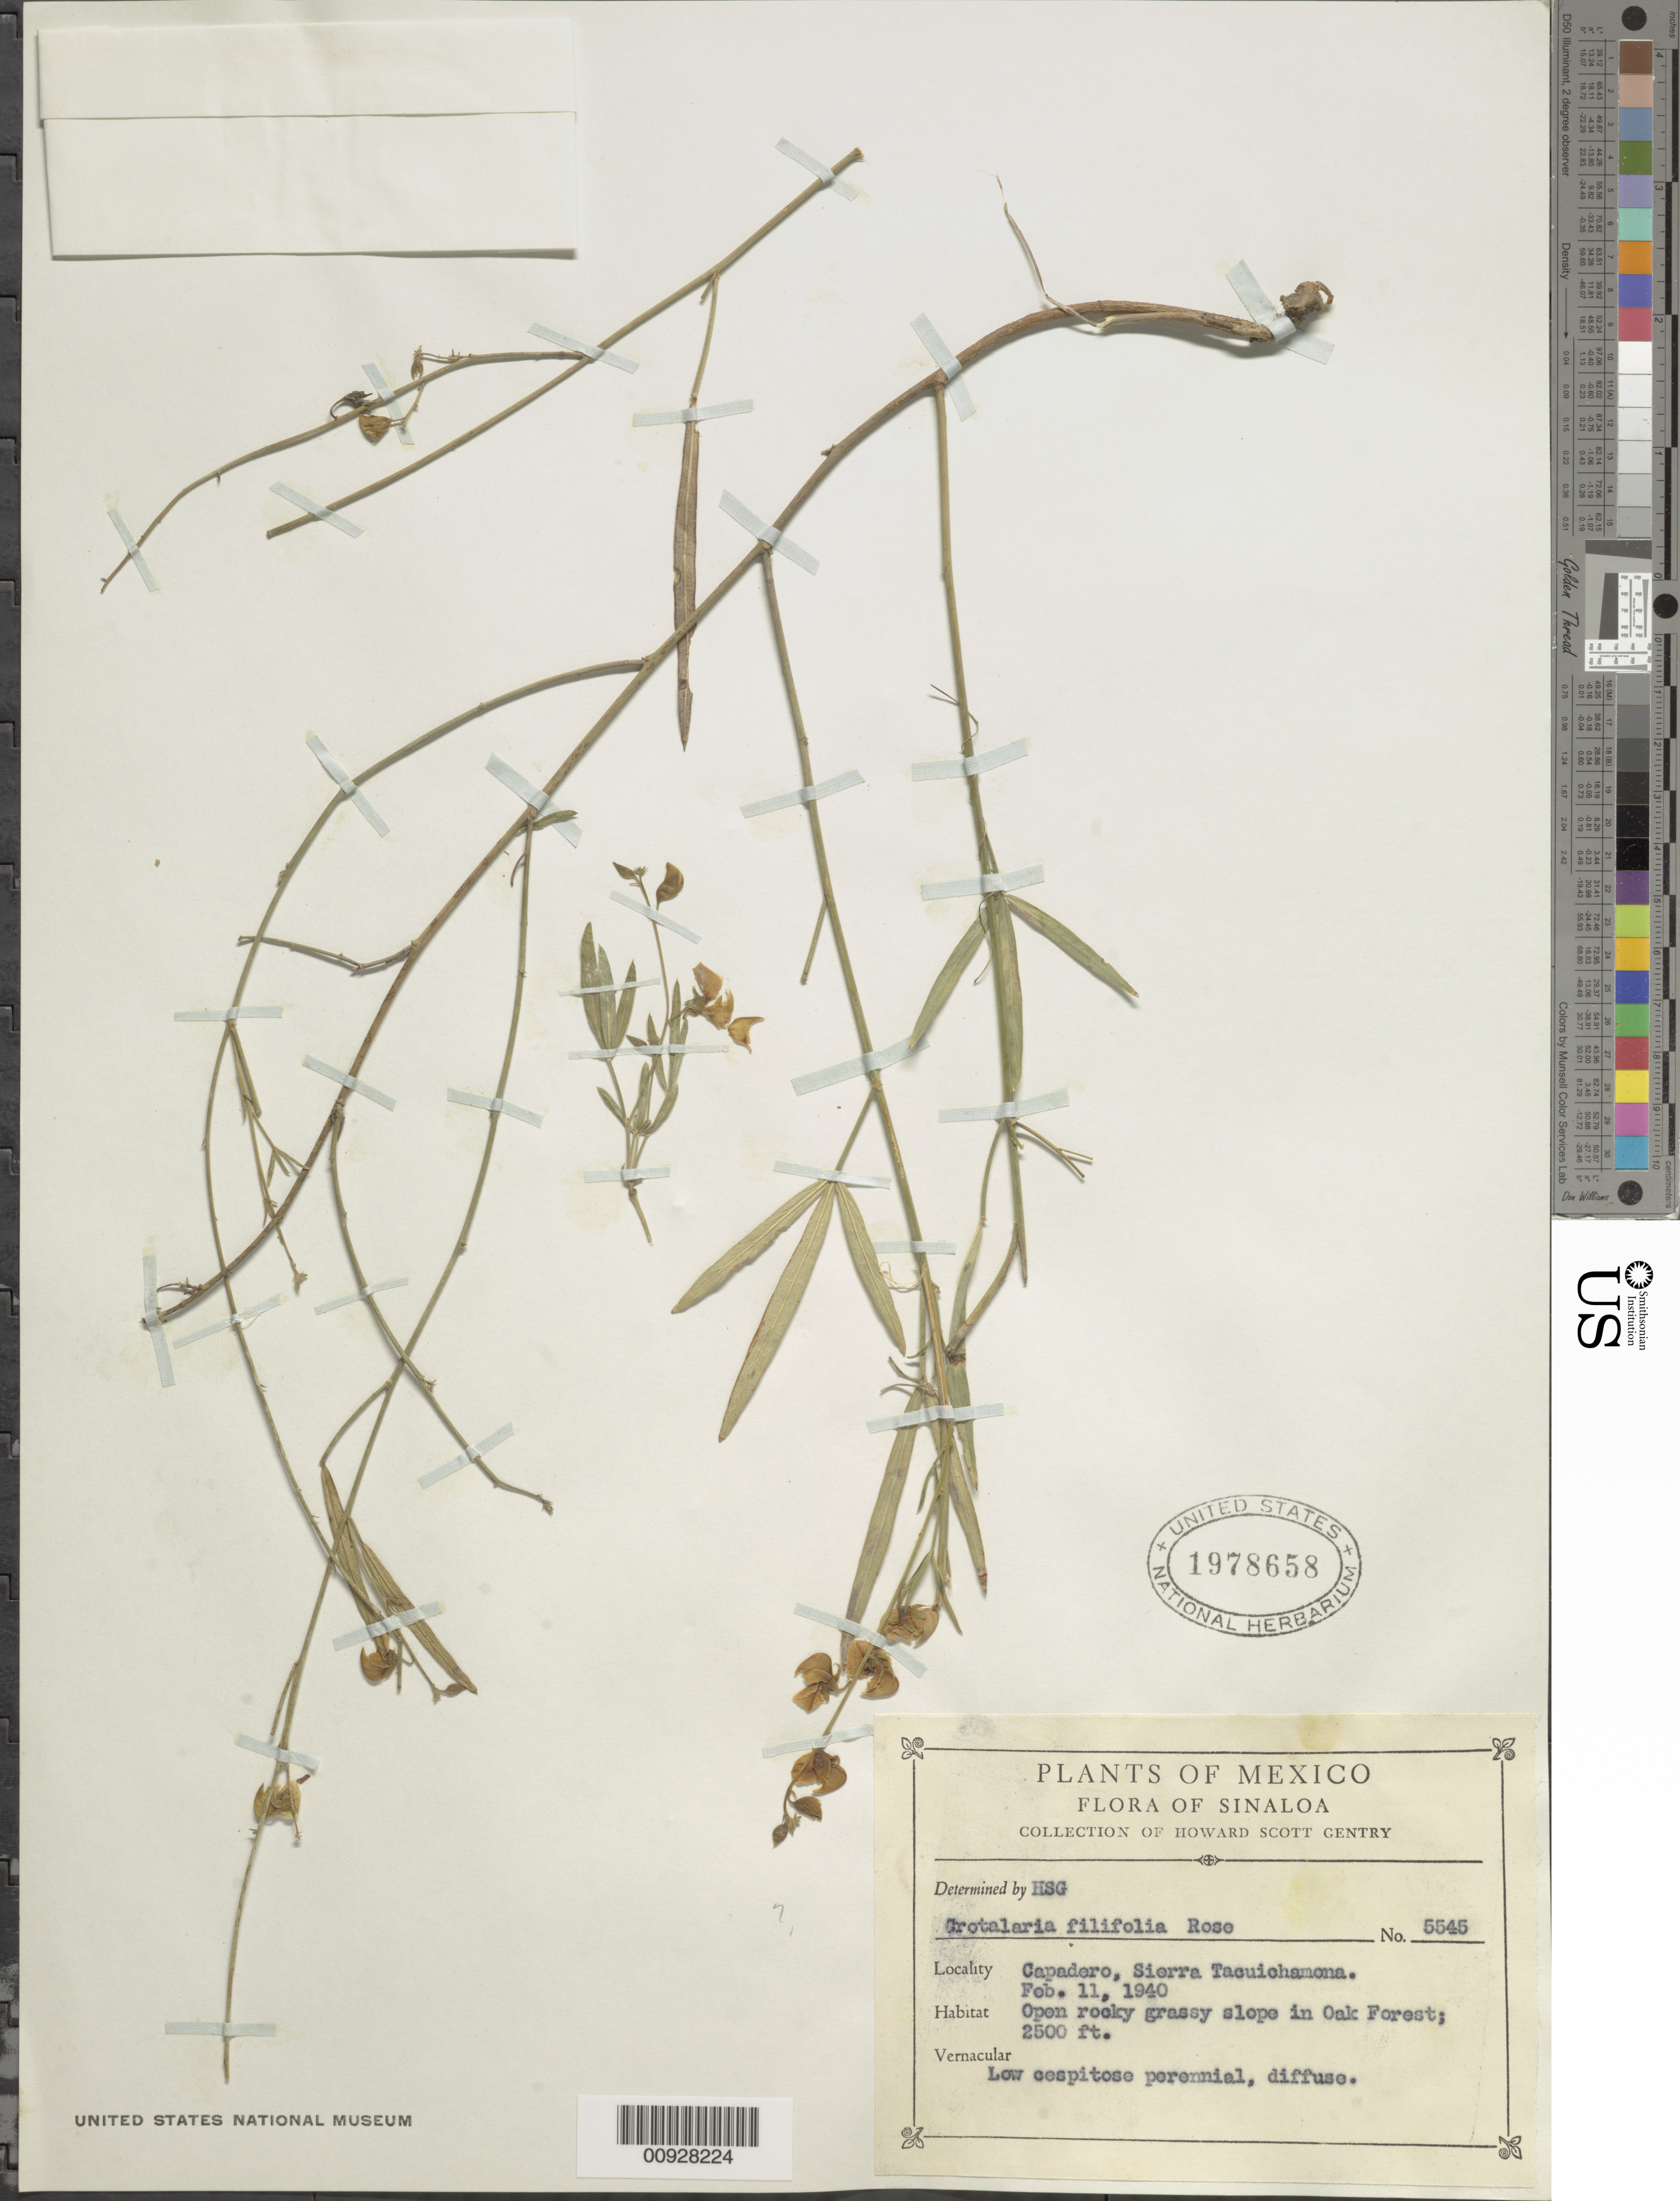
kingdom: Plantae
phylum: Tracheophyta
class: Magnoliopsida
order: Fabales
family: Fabaceae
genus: Crotalaria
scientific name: Crotalaria sp.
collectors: H. S. Gentry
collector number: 5545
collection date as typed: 11 Feb 1940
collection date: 1940-02-11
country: Mexico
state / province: Sinaloa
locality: Capadero, Sierra Tacuichamona.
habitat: Open rocky grassy slope in Oak Forest.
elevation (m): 762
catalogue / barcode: US 1978658